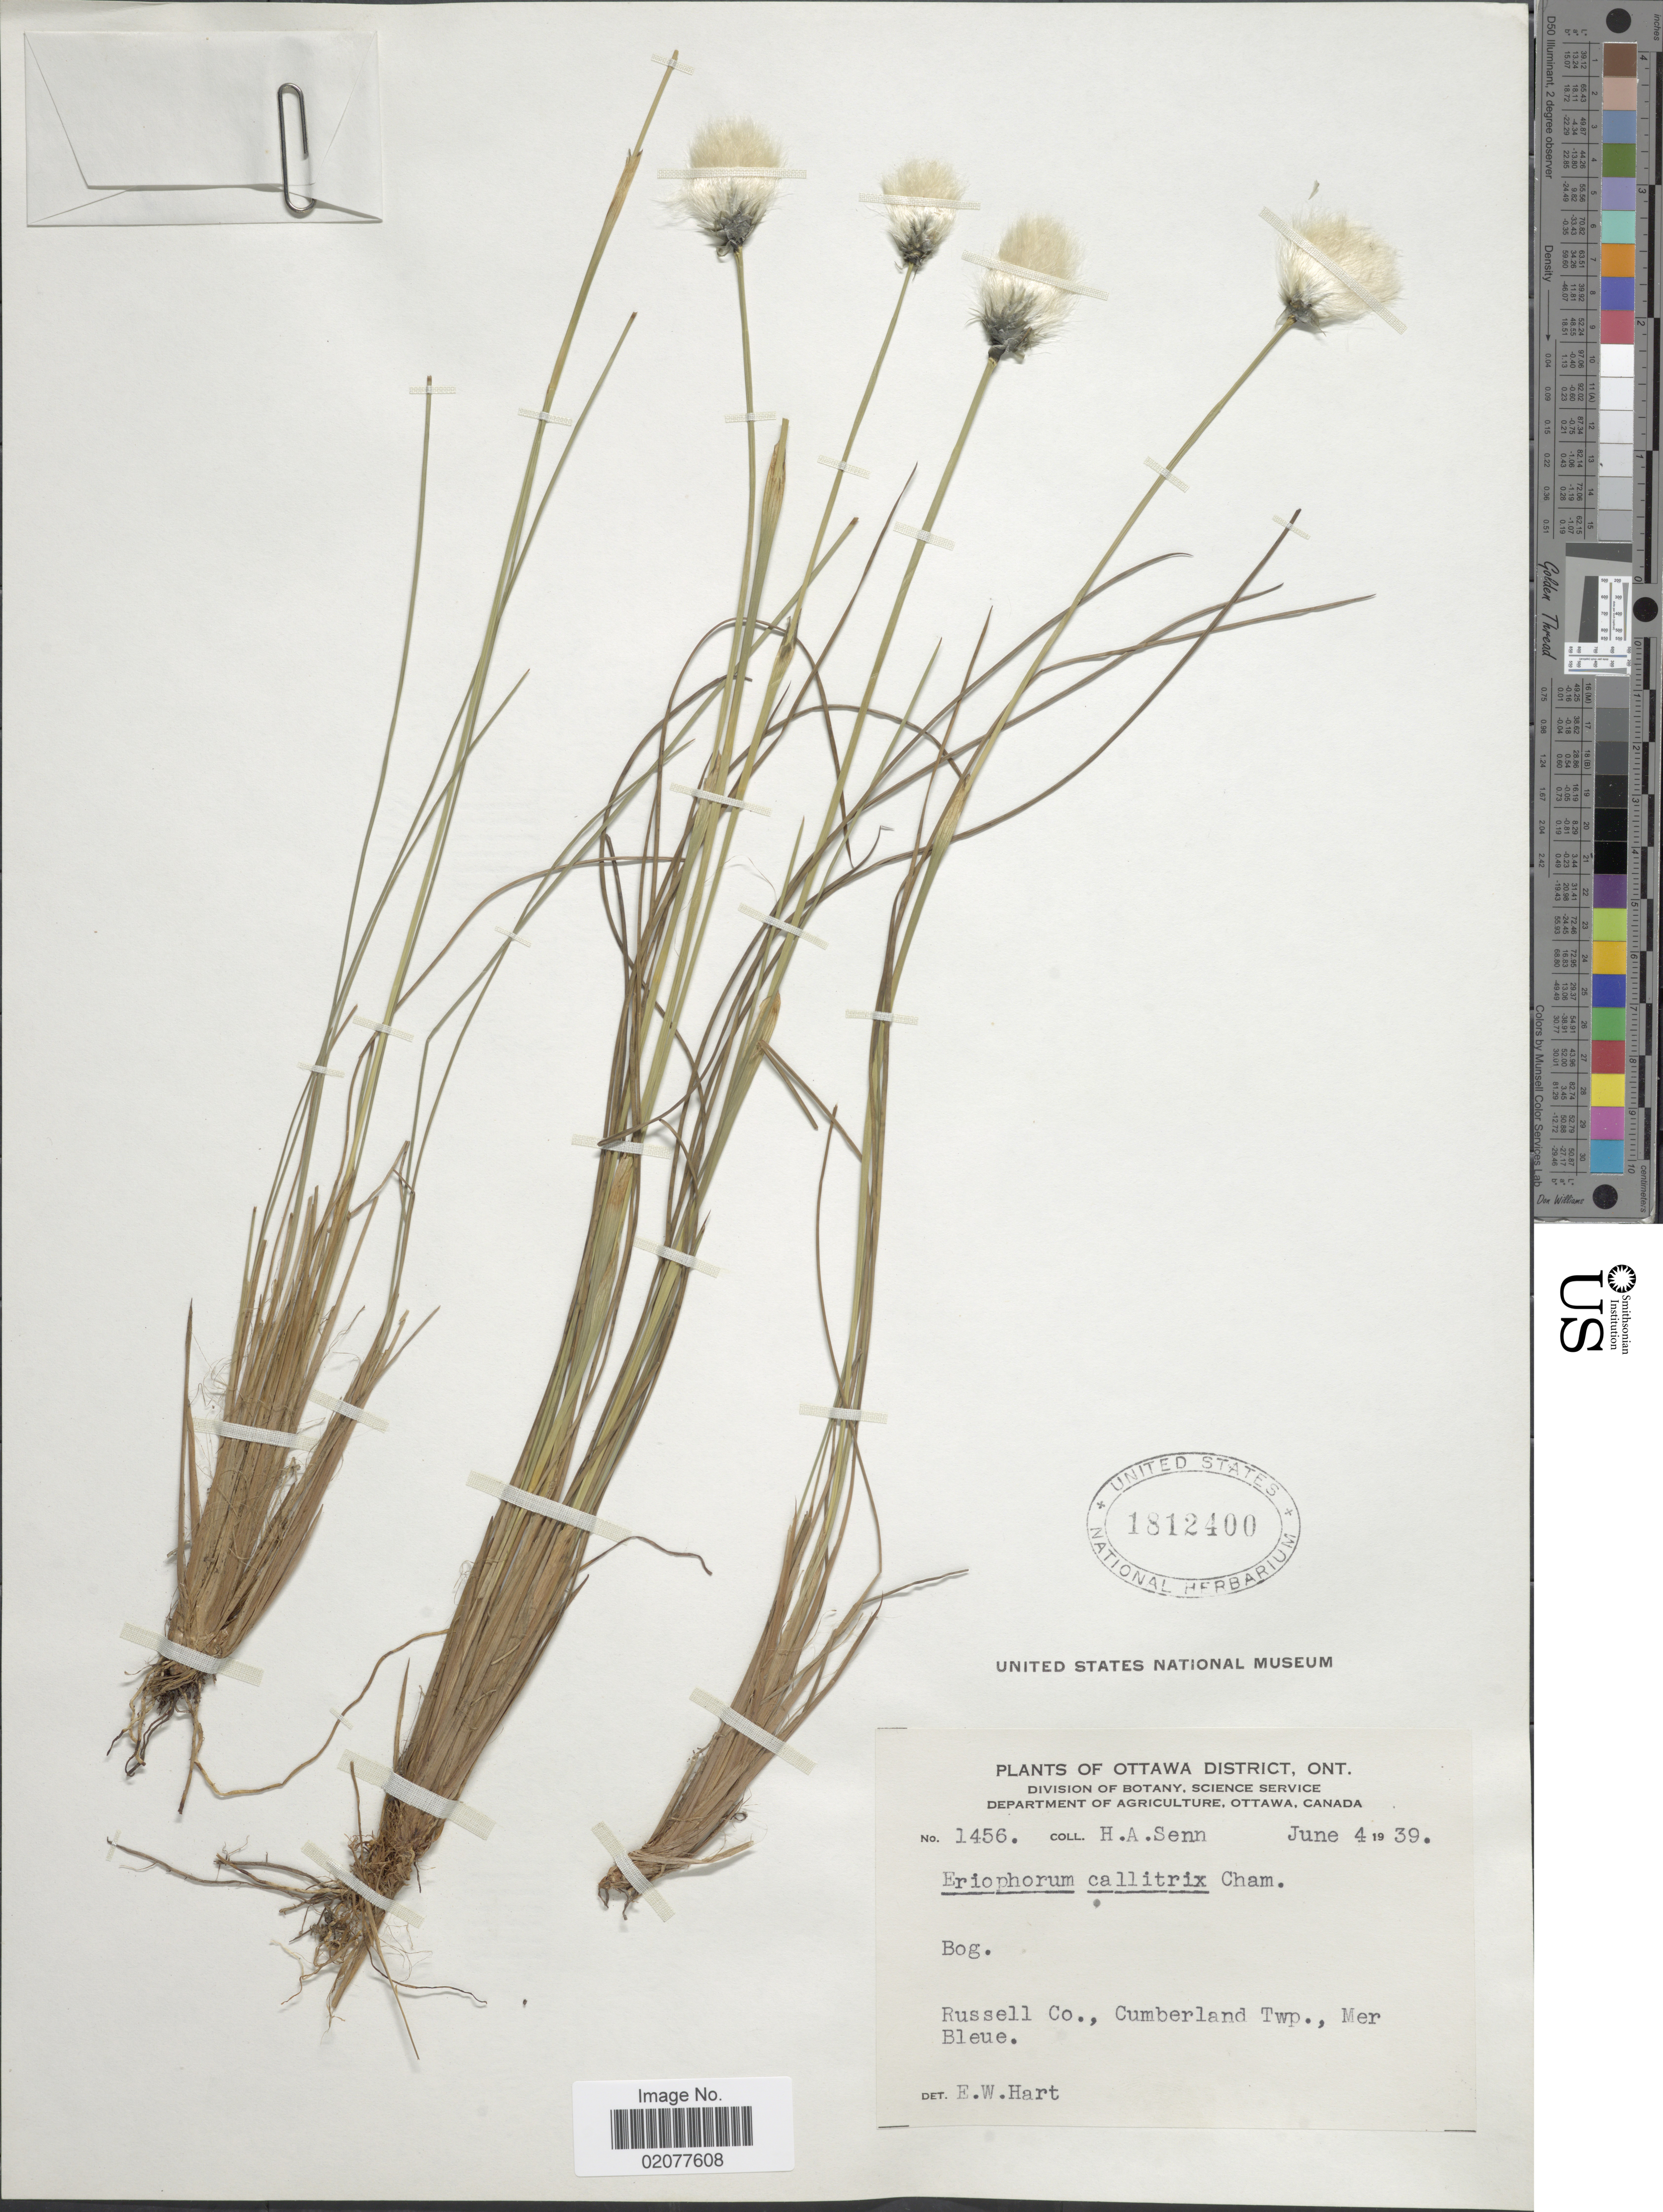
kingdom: Plantae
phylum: Tracheophyta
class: Liliopsida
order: Poales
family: Cyperaceae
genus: Eriophorum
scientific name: Eriophorum spissum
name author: Fernald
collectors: H. Senn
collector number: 1456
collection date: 1939-06-04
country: Canada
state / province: Ontario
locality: Ottawa District, Ont. Russell Co. Cumberland Twp., Mer Bleue.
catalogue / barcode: US 1812400